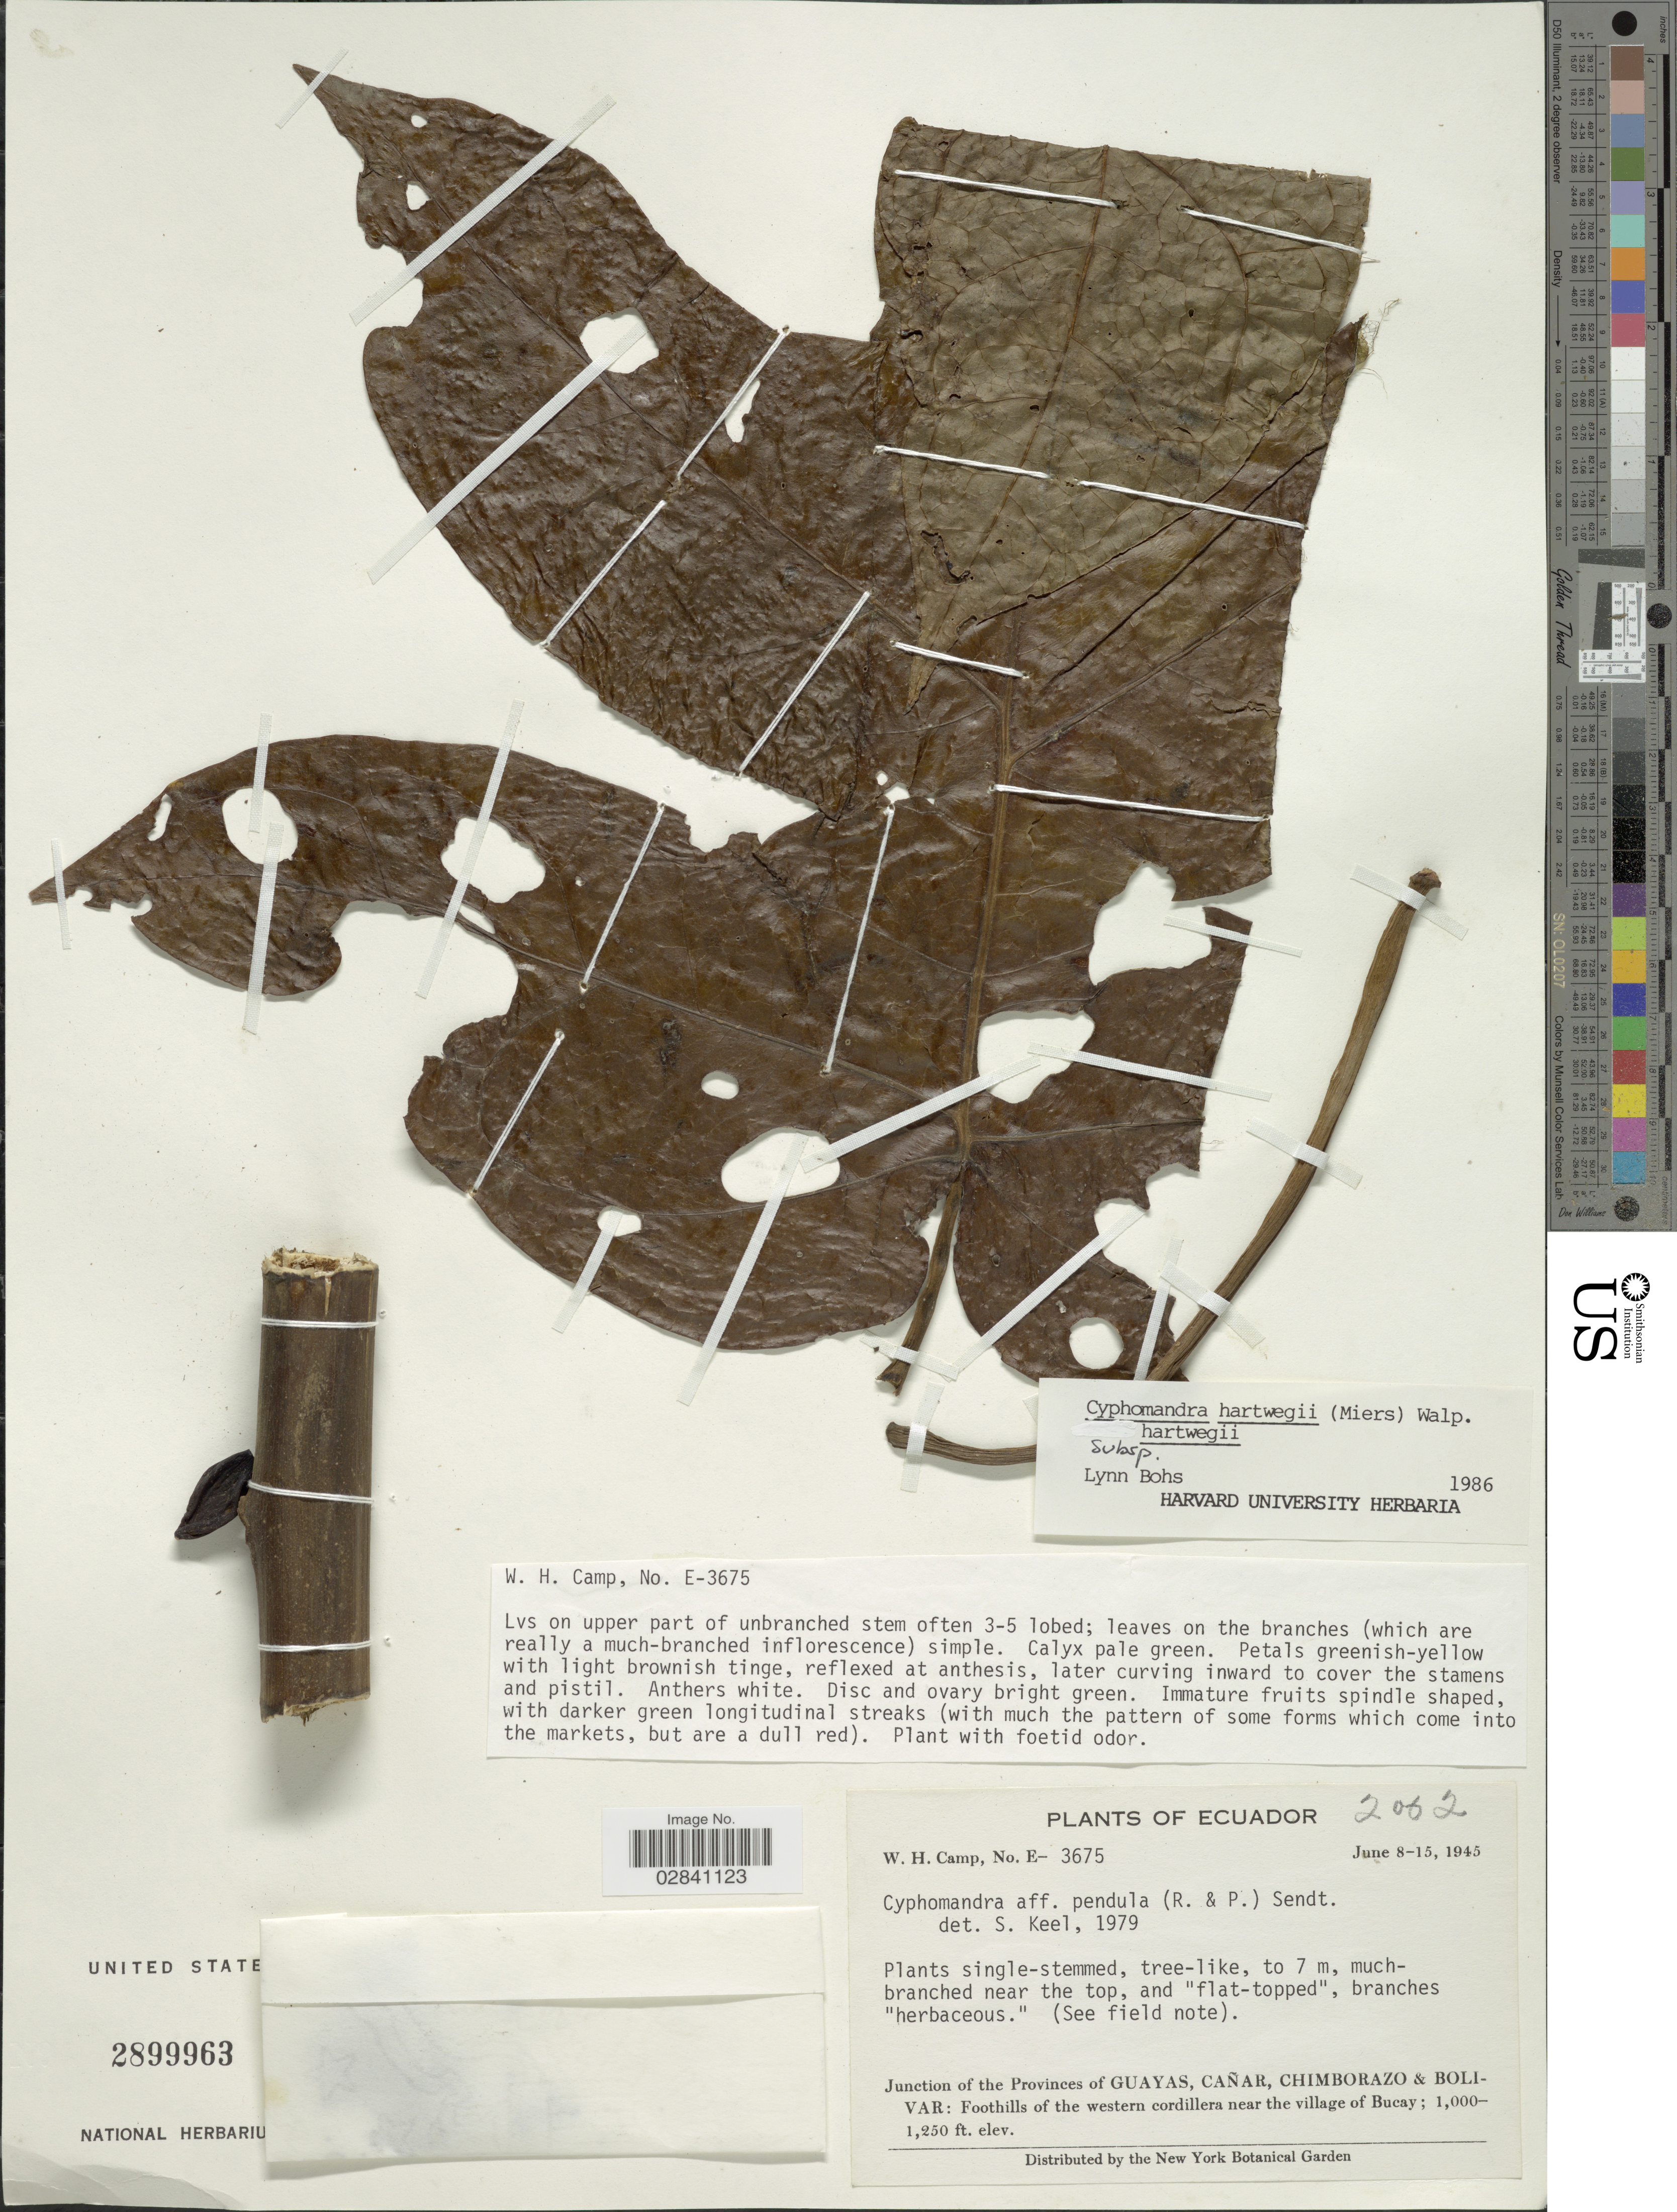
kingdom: Plantae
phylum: Tracheophyta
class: Magnoliopsida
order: Solanales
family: Solanaceae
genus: Cyphomandra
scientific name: Cyphomandra hartwegii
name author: (Miers) Sendtn. ex Walp.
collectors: W. H. Camp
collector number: E-3675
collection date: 1945-06-08/1946-06-15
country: Ecuador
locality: Junction of the Provinces of Guayas, Cañar, Chimborazo & Bolivar: Foothills of the western cordillera near the village of Bucay.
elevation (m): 305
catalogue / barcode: US 2899963